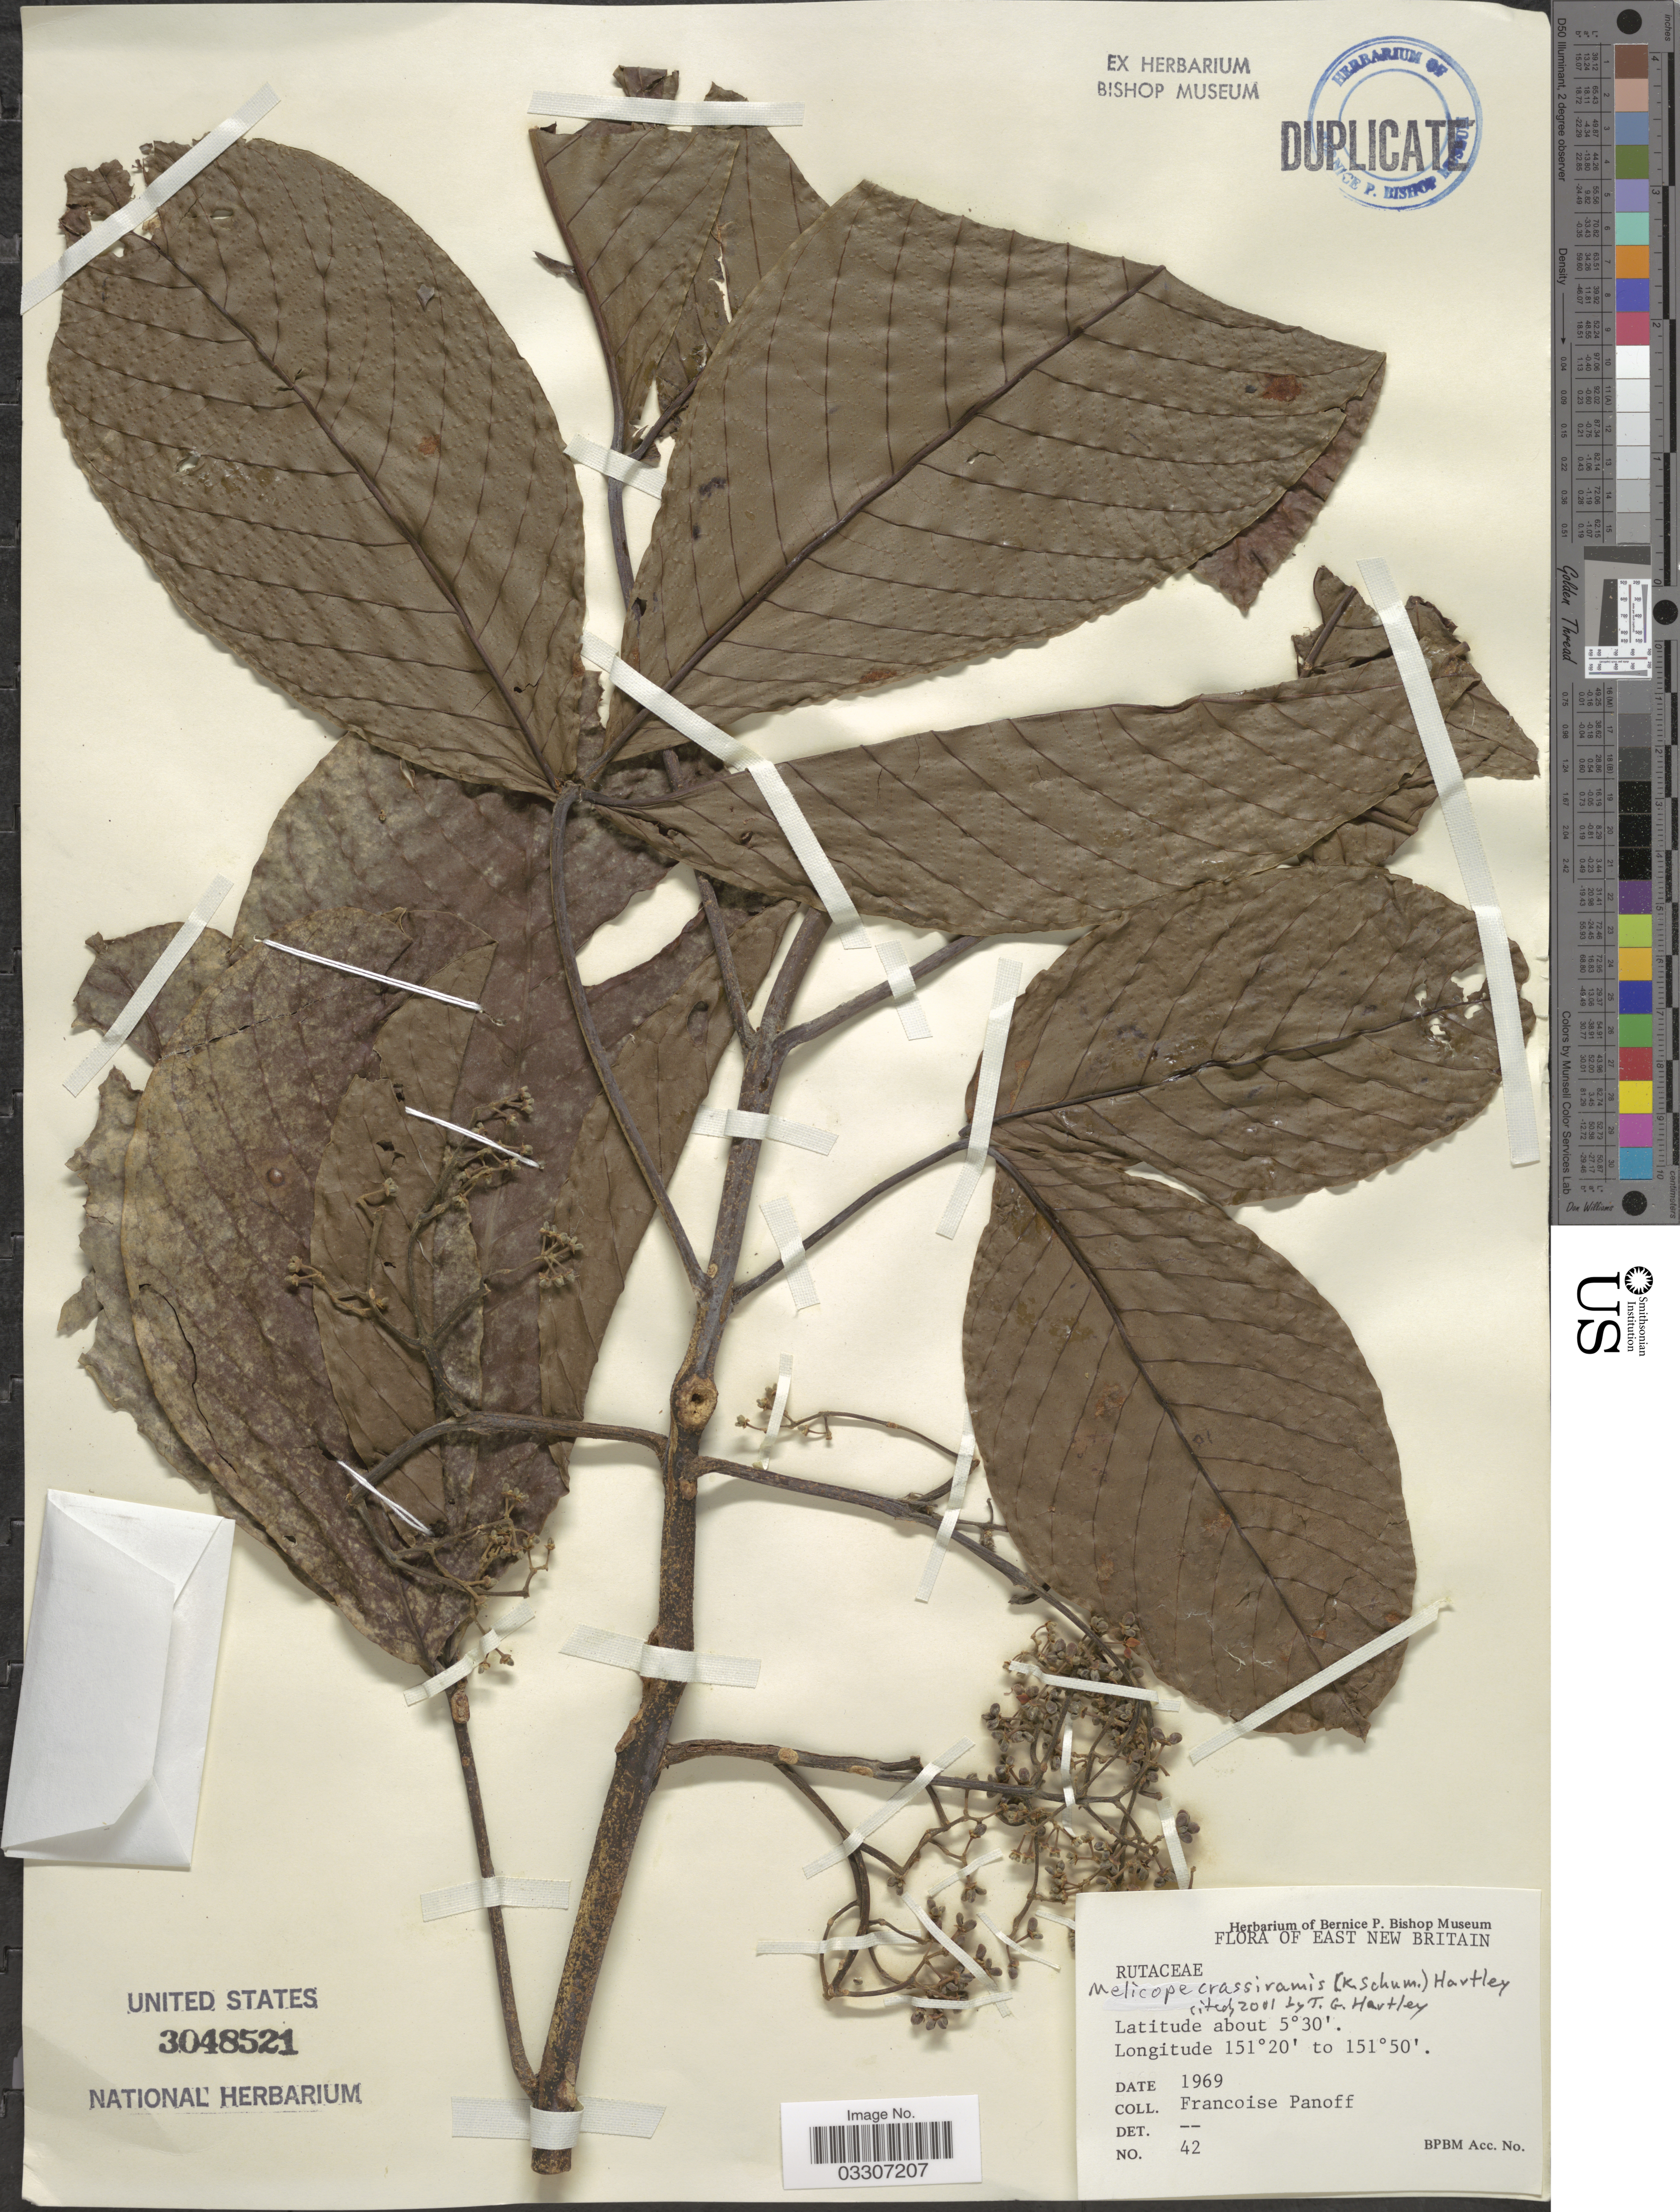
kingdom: Plantae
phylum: Tracheophyta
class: Magnoliopsida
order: Sapindales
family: Rutaceae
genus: Melicope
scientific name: Melicope crassiramis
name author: (K. Schum.) T.G. Hartley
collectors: F. Panoff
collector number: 42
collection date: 1969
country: Papua New Guinea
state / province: East New Britain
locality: East New Britain.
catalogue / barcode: US 3048521